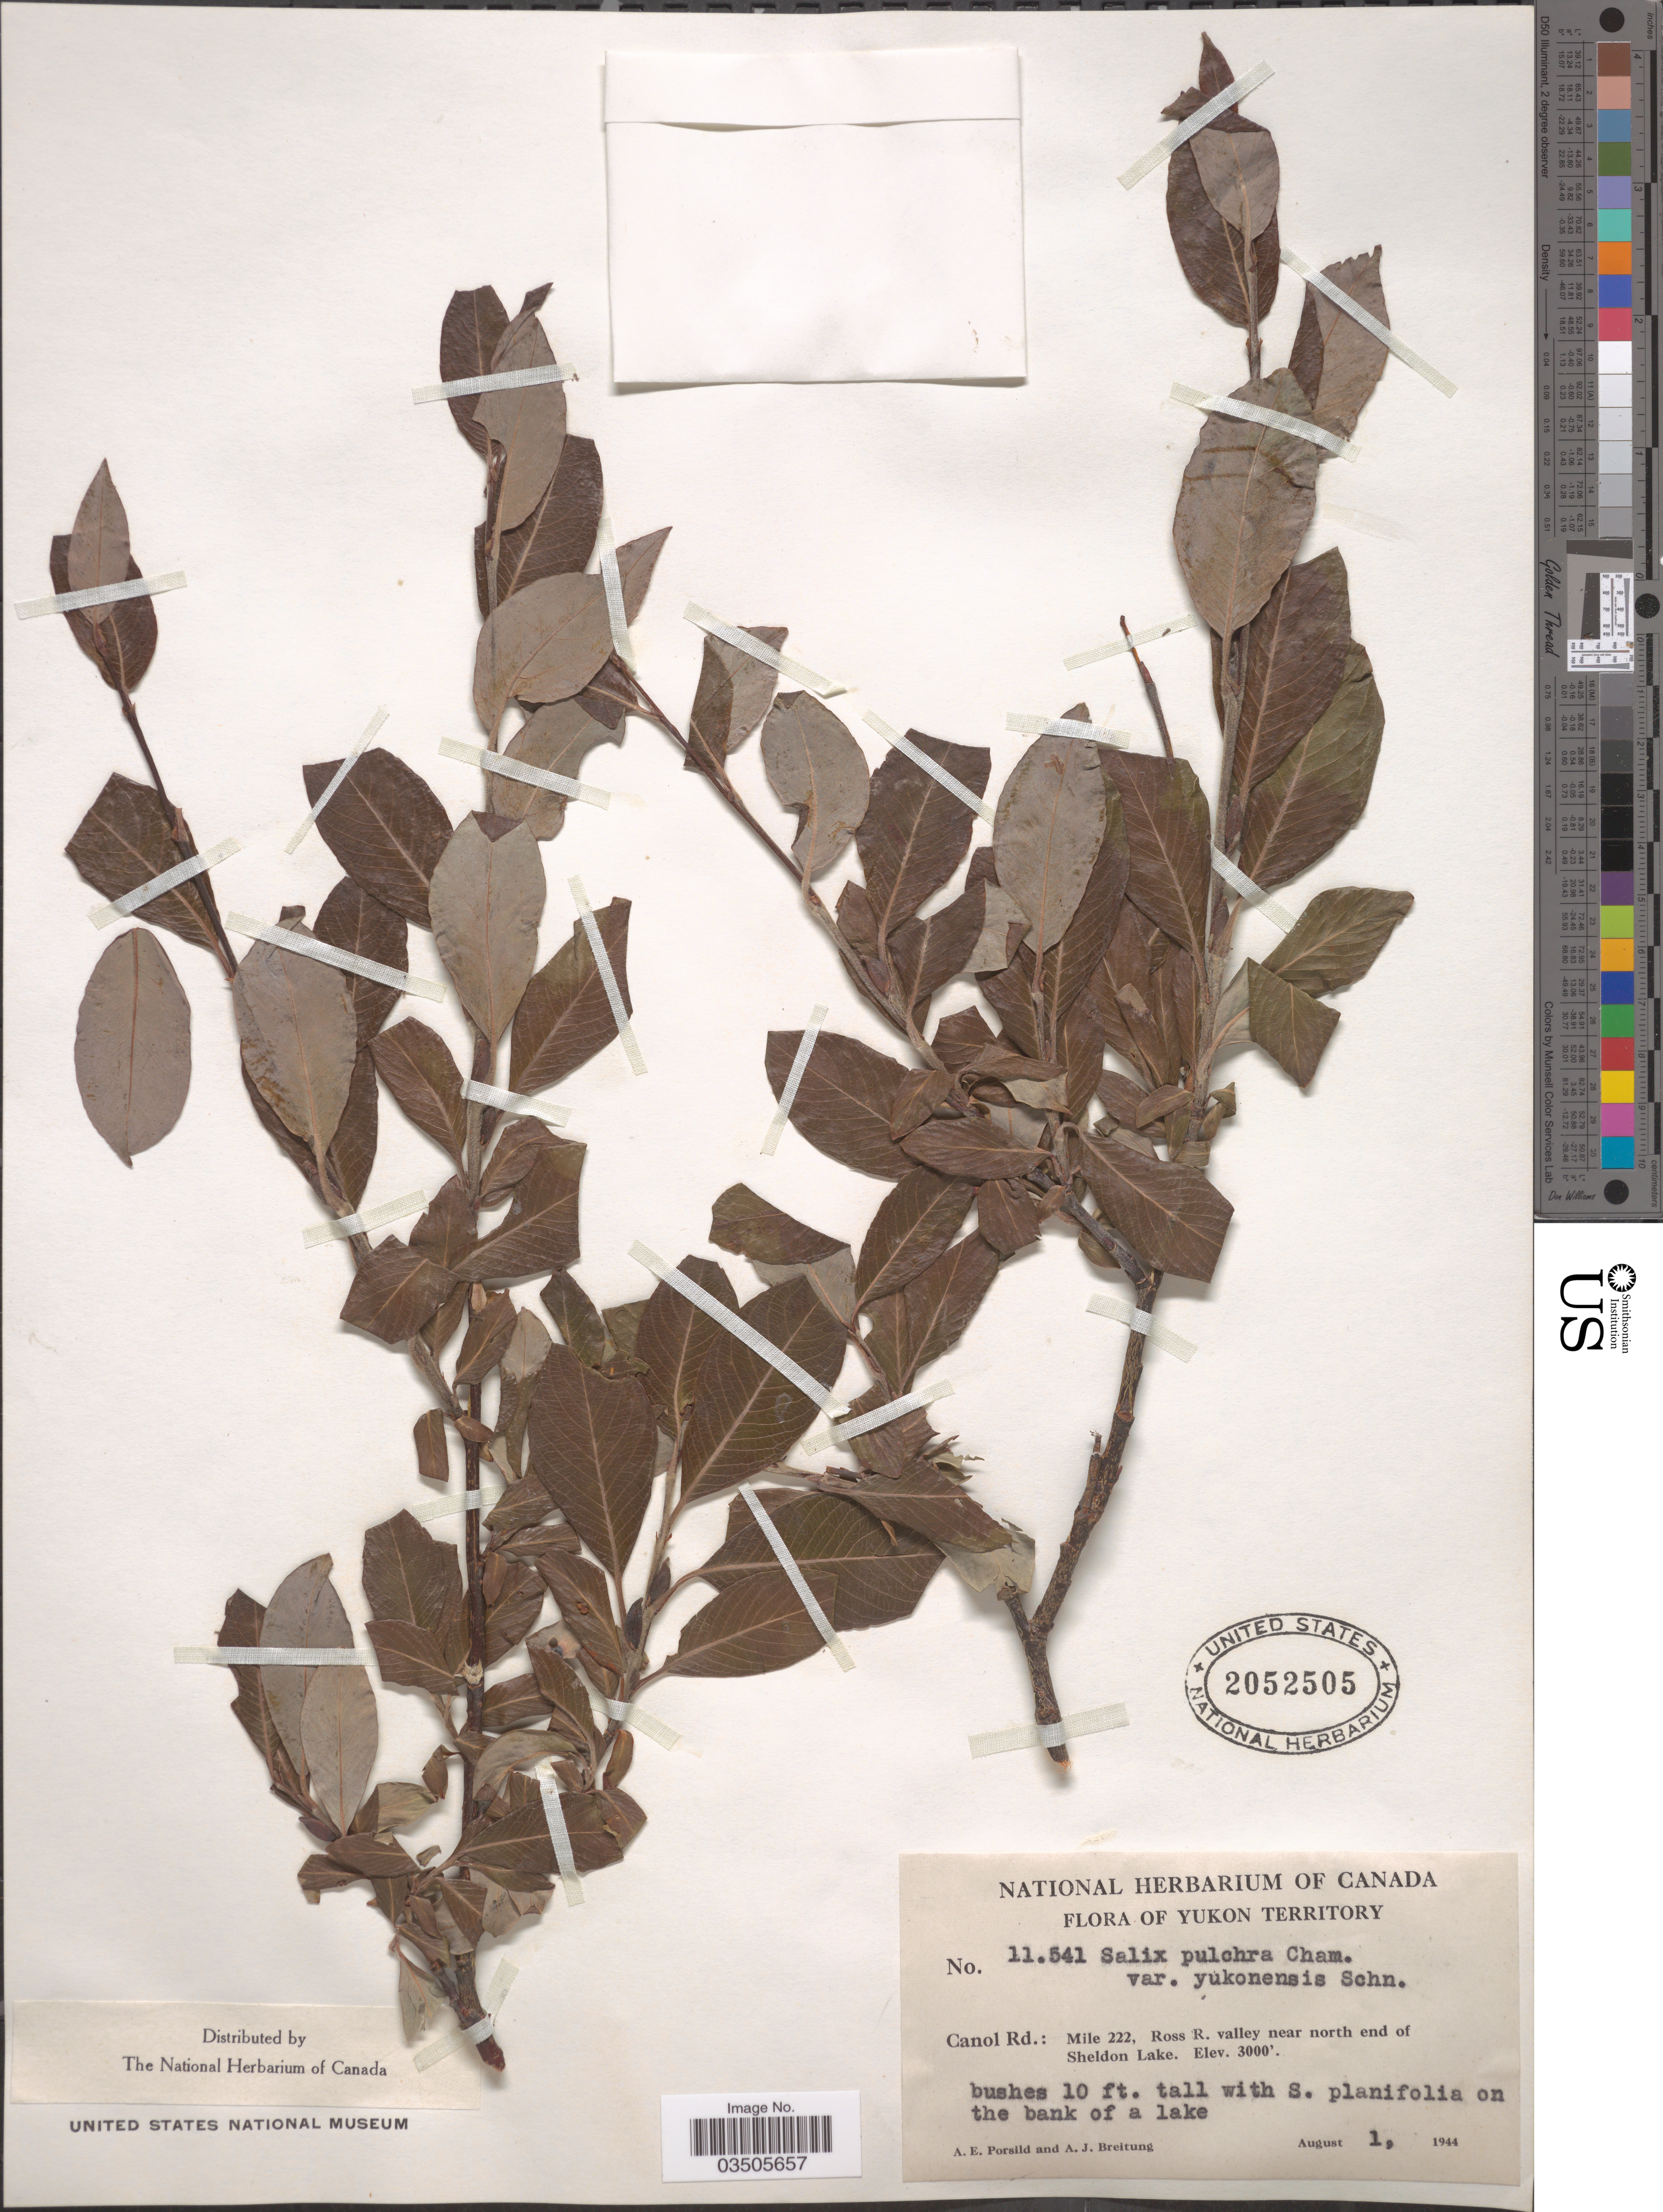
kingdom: Plantae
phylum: Tracheophyta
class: Magnoliopsida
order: Malpighiales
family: Salicaceae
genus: Salix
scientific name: Salix pulchra var. yukonensis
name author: C.K. Schneid.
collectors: A. E. Porsild & A. Breitung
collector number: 11541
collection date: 1944-08-01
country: Canada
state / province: Yukon Territory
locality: Canol Rd.: Mile 222, Ross R. valley near north end of Sheldon Lake.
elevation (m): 914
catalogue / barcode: US 2052505